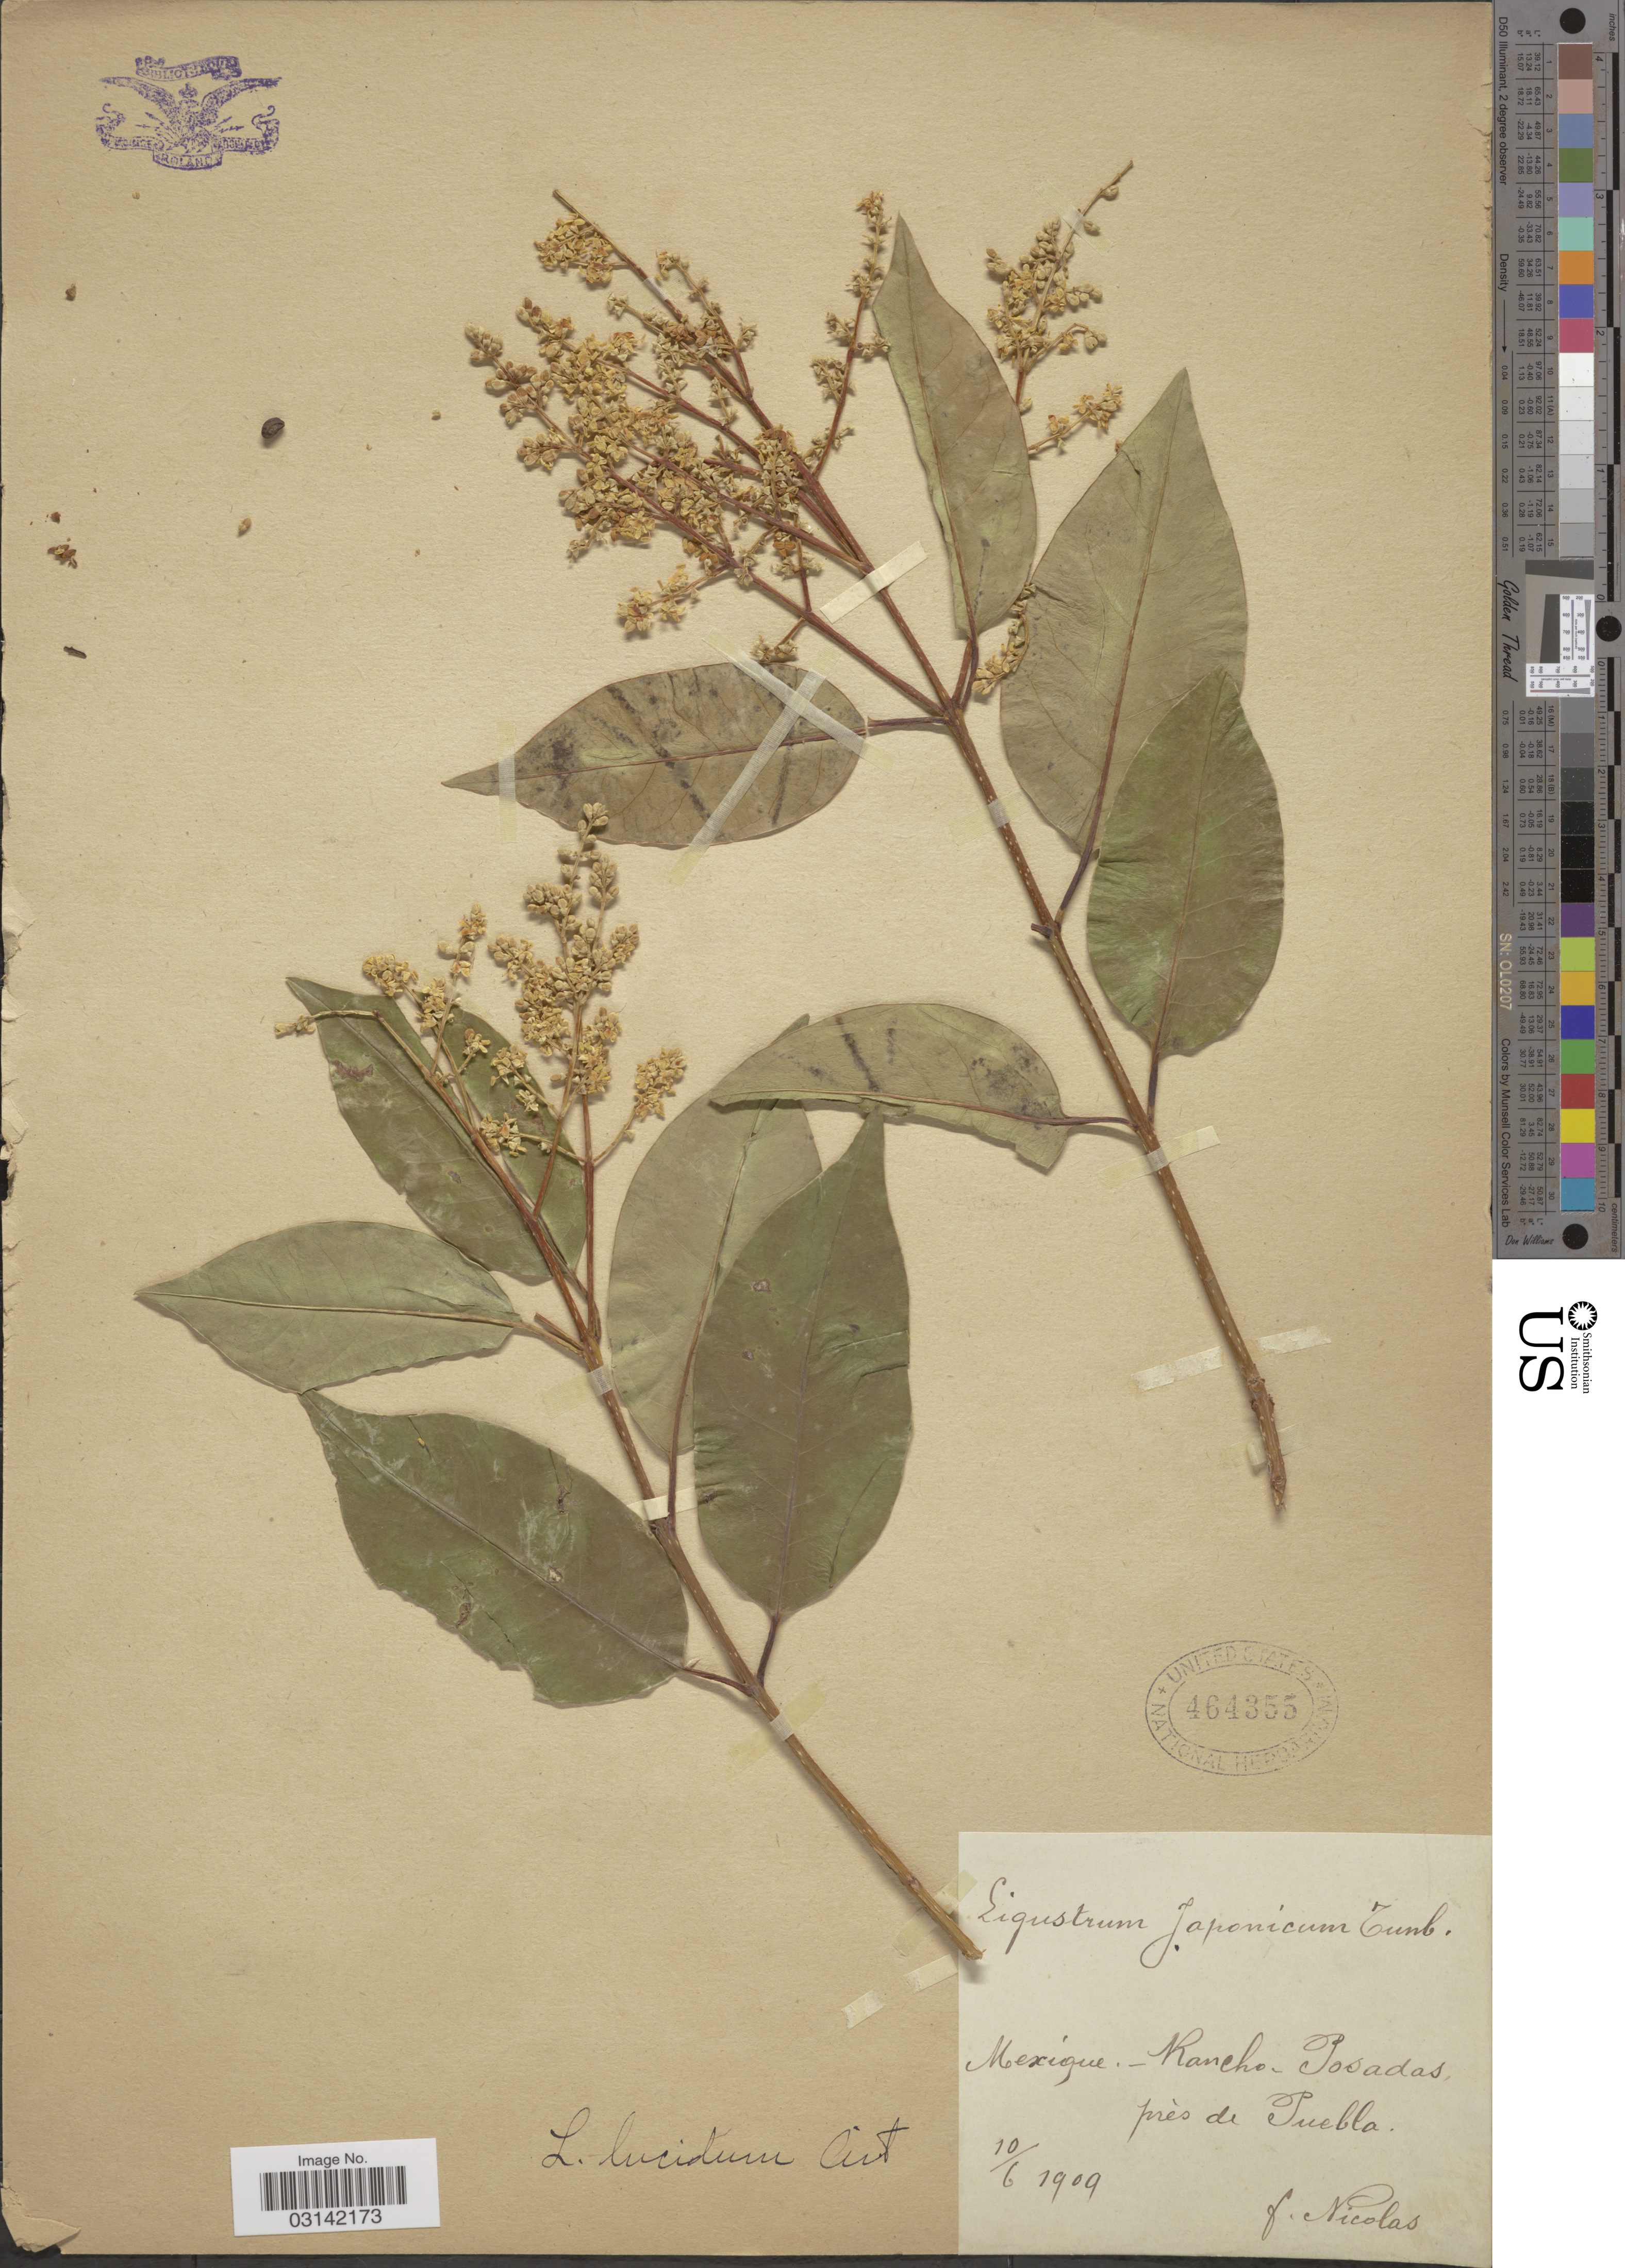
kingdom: Plantae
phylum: Tracheophyta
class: Magnoliopsida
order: Lamiales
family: Oleaceae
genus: Ligustrum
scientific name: Ligustrum lucidum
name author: W.T. Aiton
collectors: F. Nicolas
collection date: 1909-06-10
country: Mexico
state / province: Puebla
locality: Rancho-Posadas près de Puebla.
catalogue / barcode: US 464355